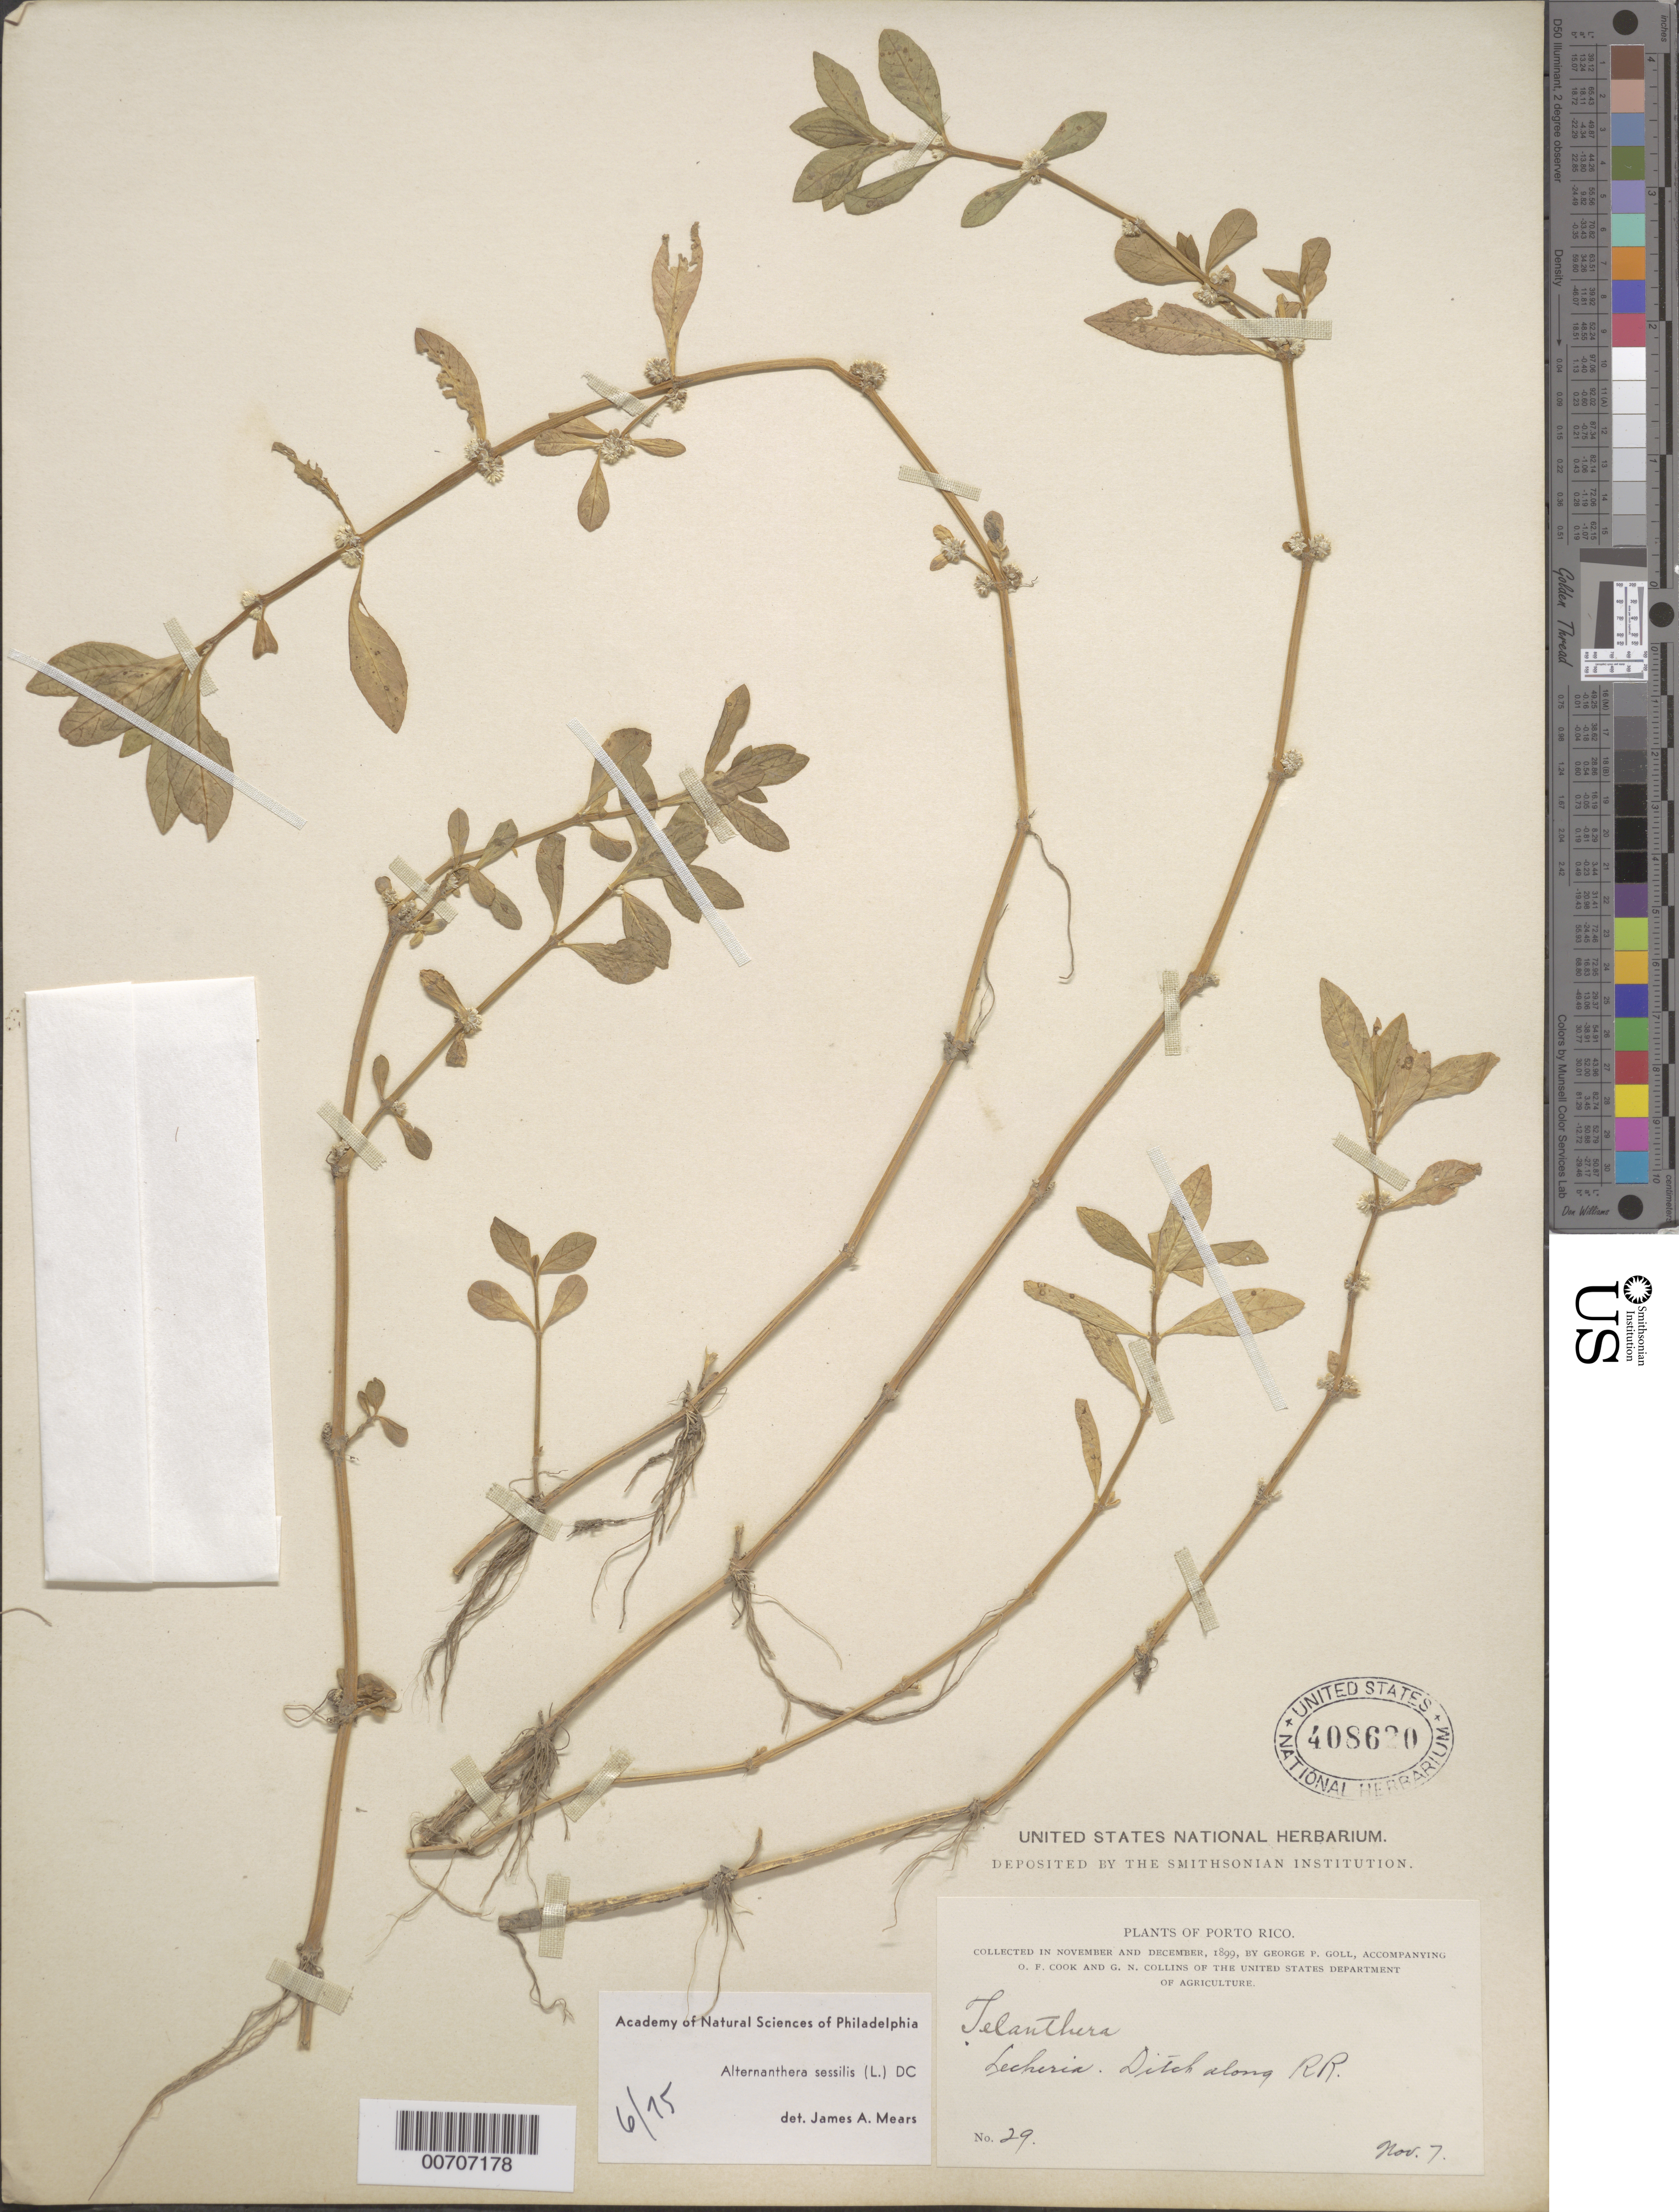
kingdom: Plantae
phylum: Tracheophyta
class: Magnoliopsida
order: Caryophyllales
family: Amaranthaceae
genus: Alternanthera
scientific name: Alternanthera sessilis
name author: (L.) DC.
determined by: Mears, J. A., (PH), Academy of Natural Sciences of Philadelphia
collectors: G. Goll, O. F. Cook & G. Collins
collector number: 29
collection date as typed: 07 Nov 1899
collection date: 1899-11-07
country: Puerto Rico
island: Greater Antilles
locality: Lecheria. Ditch along R.R.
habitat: Ditch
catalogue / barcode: US 408620